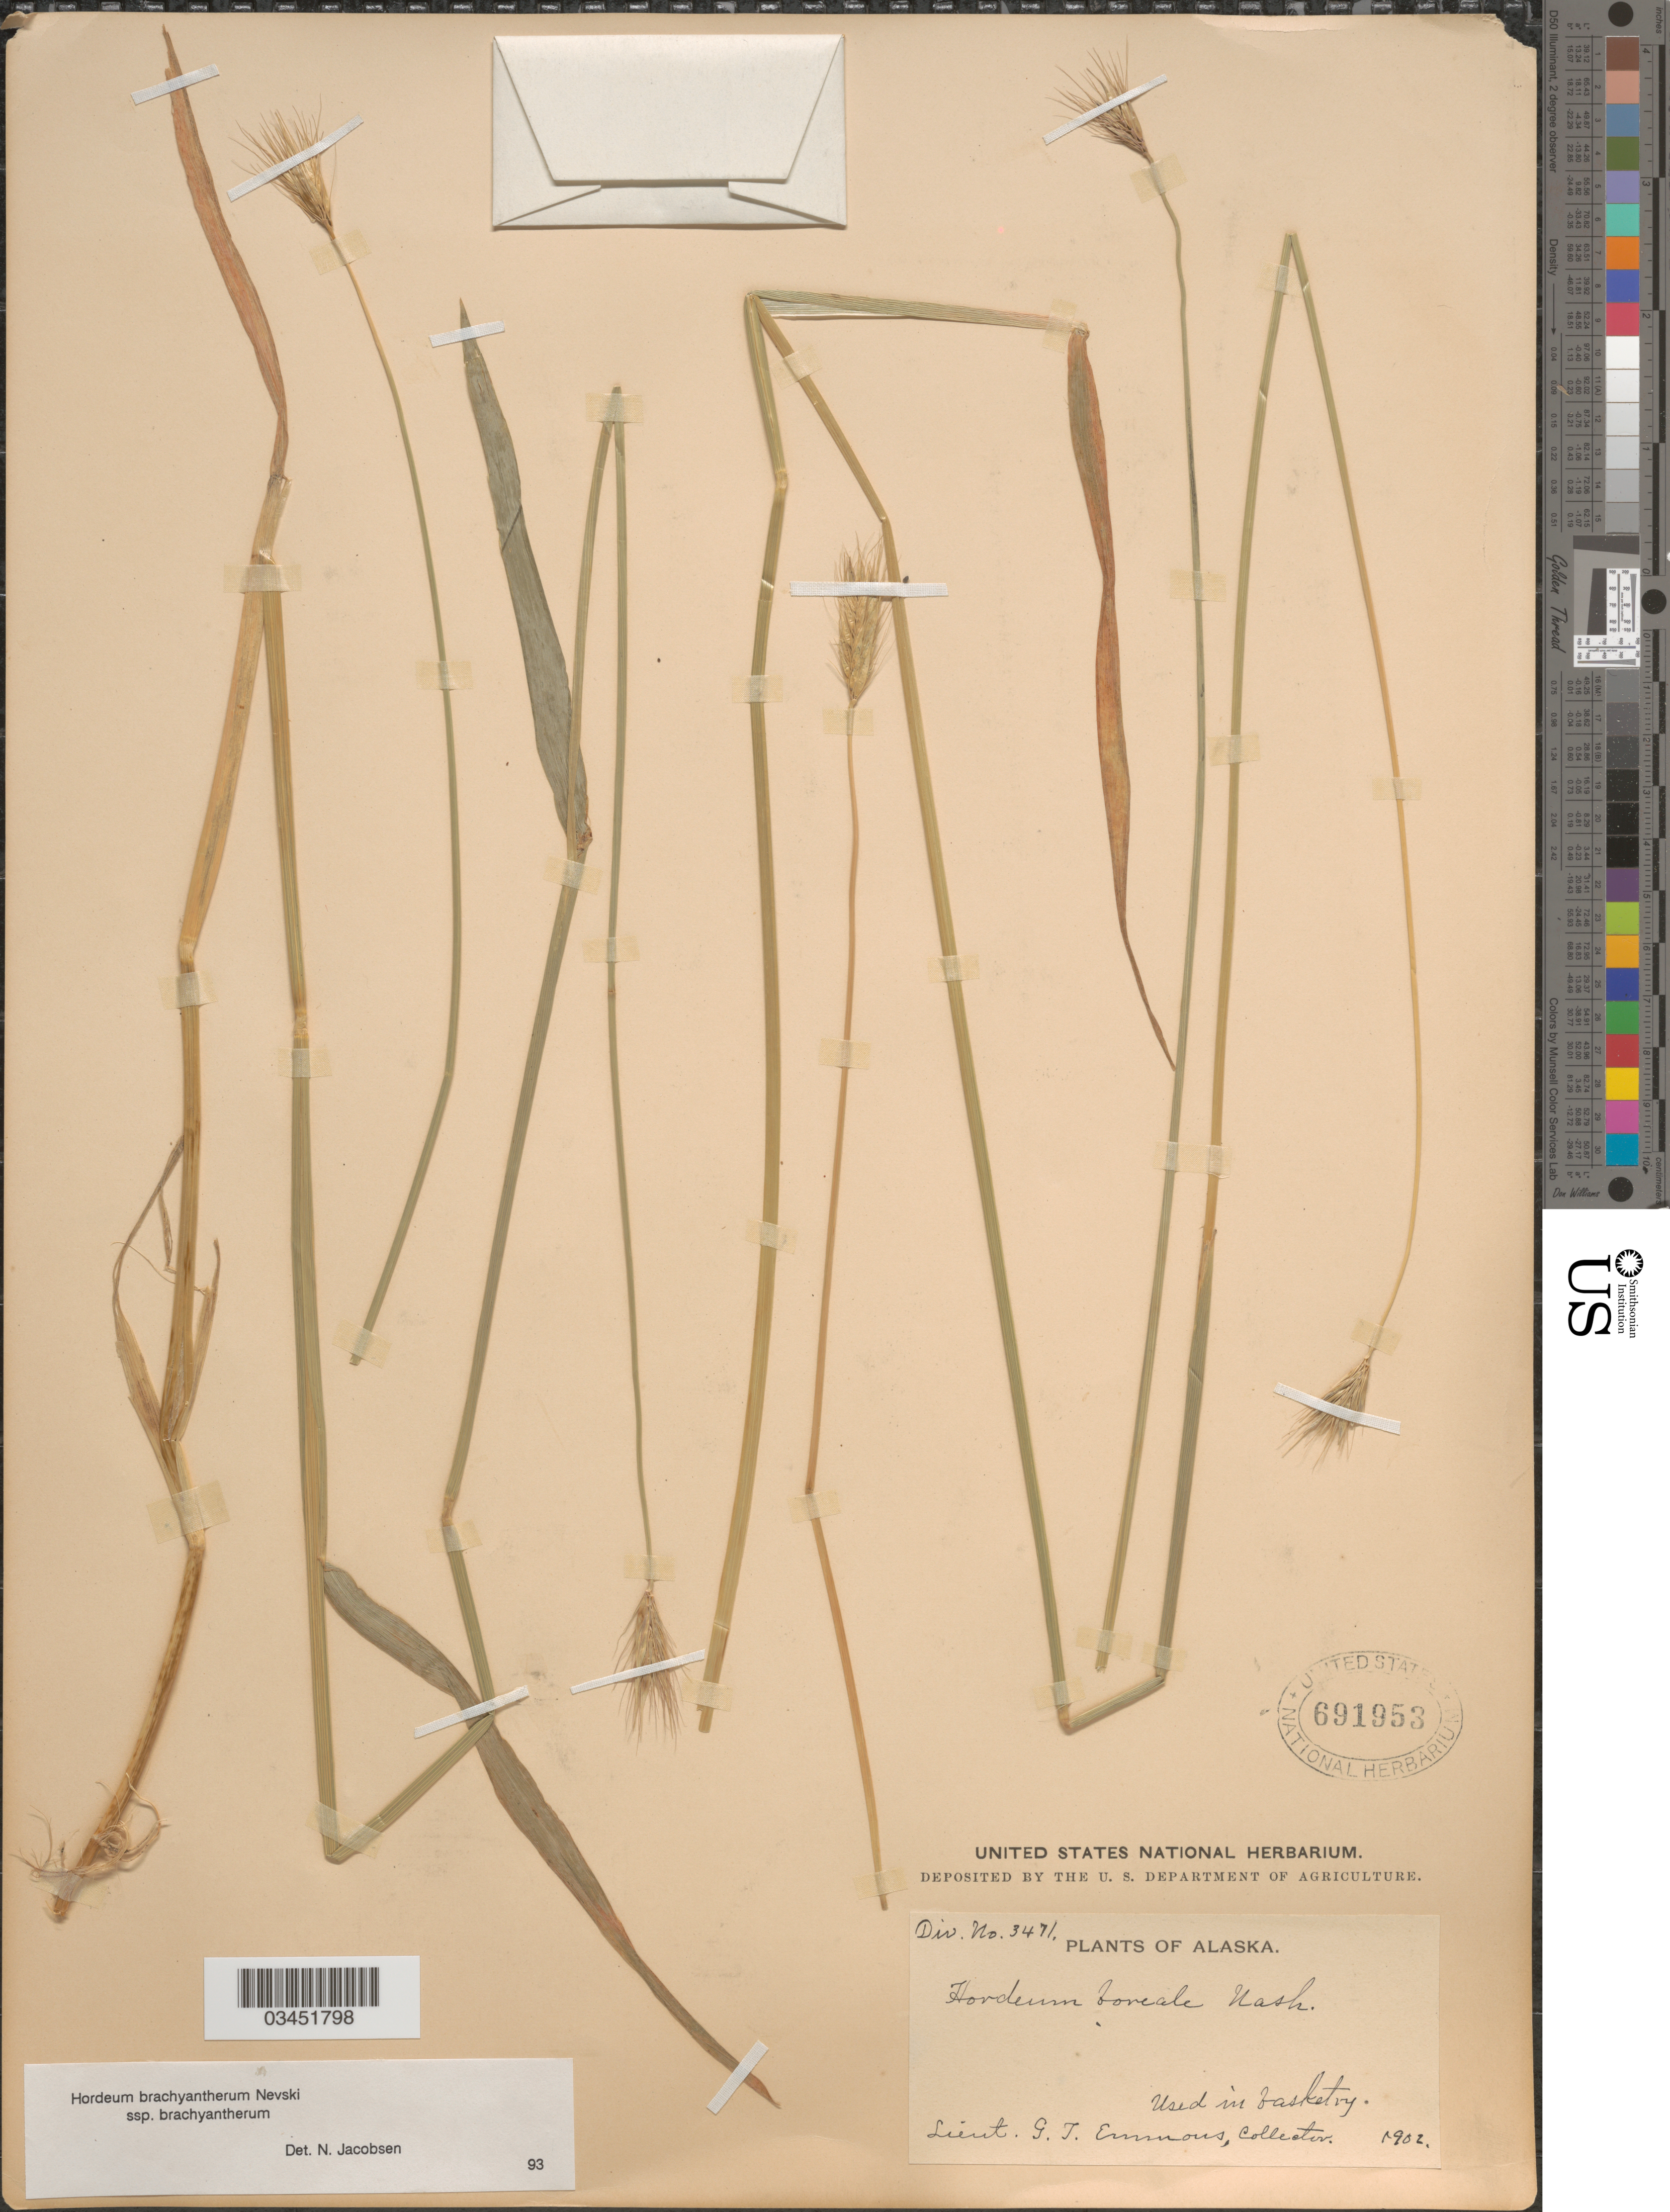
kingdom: Plantae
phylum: Tracheophyta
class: Liliopsida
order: Poales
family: Poaceae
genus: Hordeum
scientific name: Hordeum brachyantherum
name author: Nevski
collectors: G. Emmons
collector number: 3471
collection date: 1902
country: United States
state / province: Alaska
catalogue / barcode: US 691953